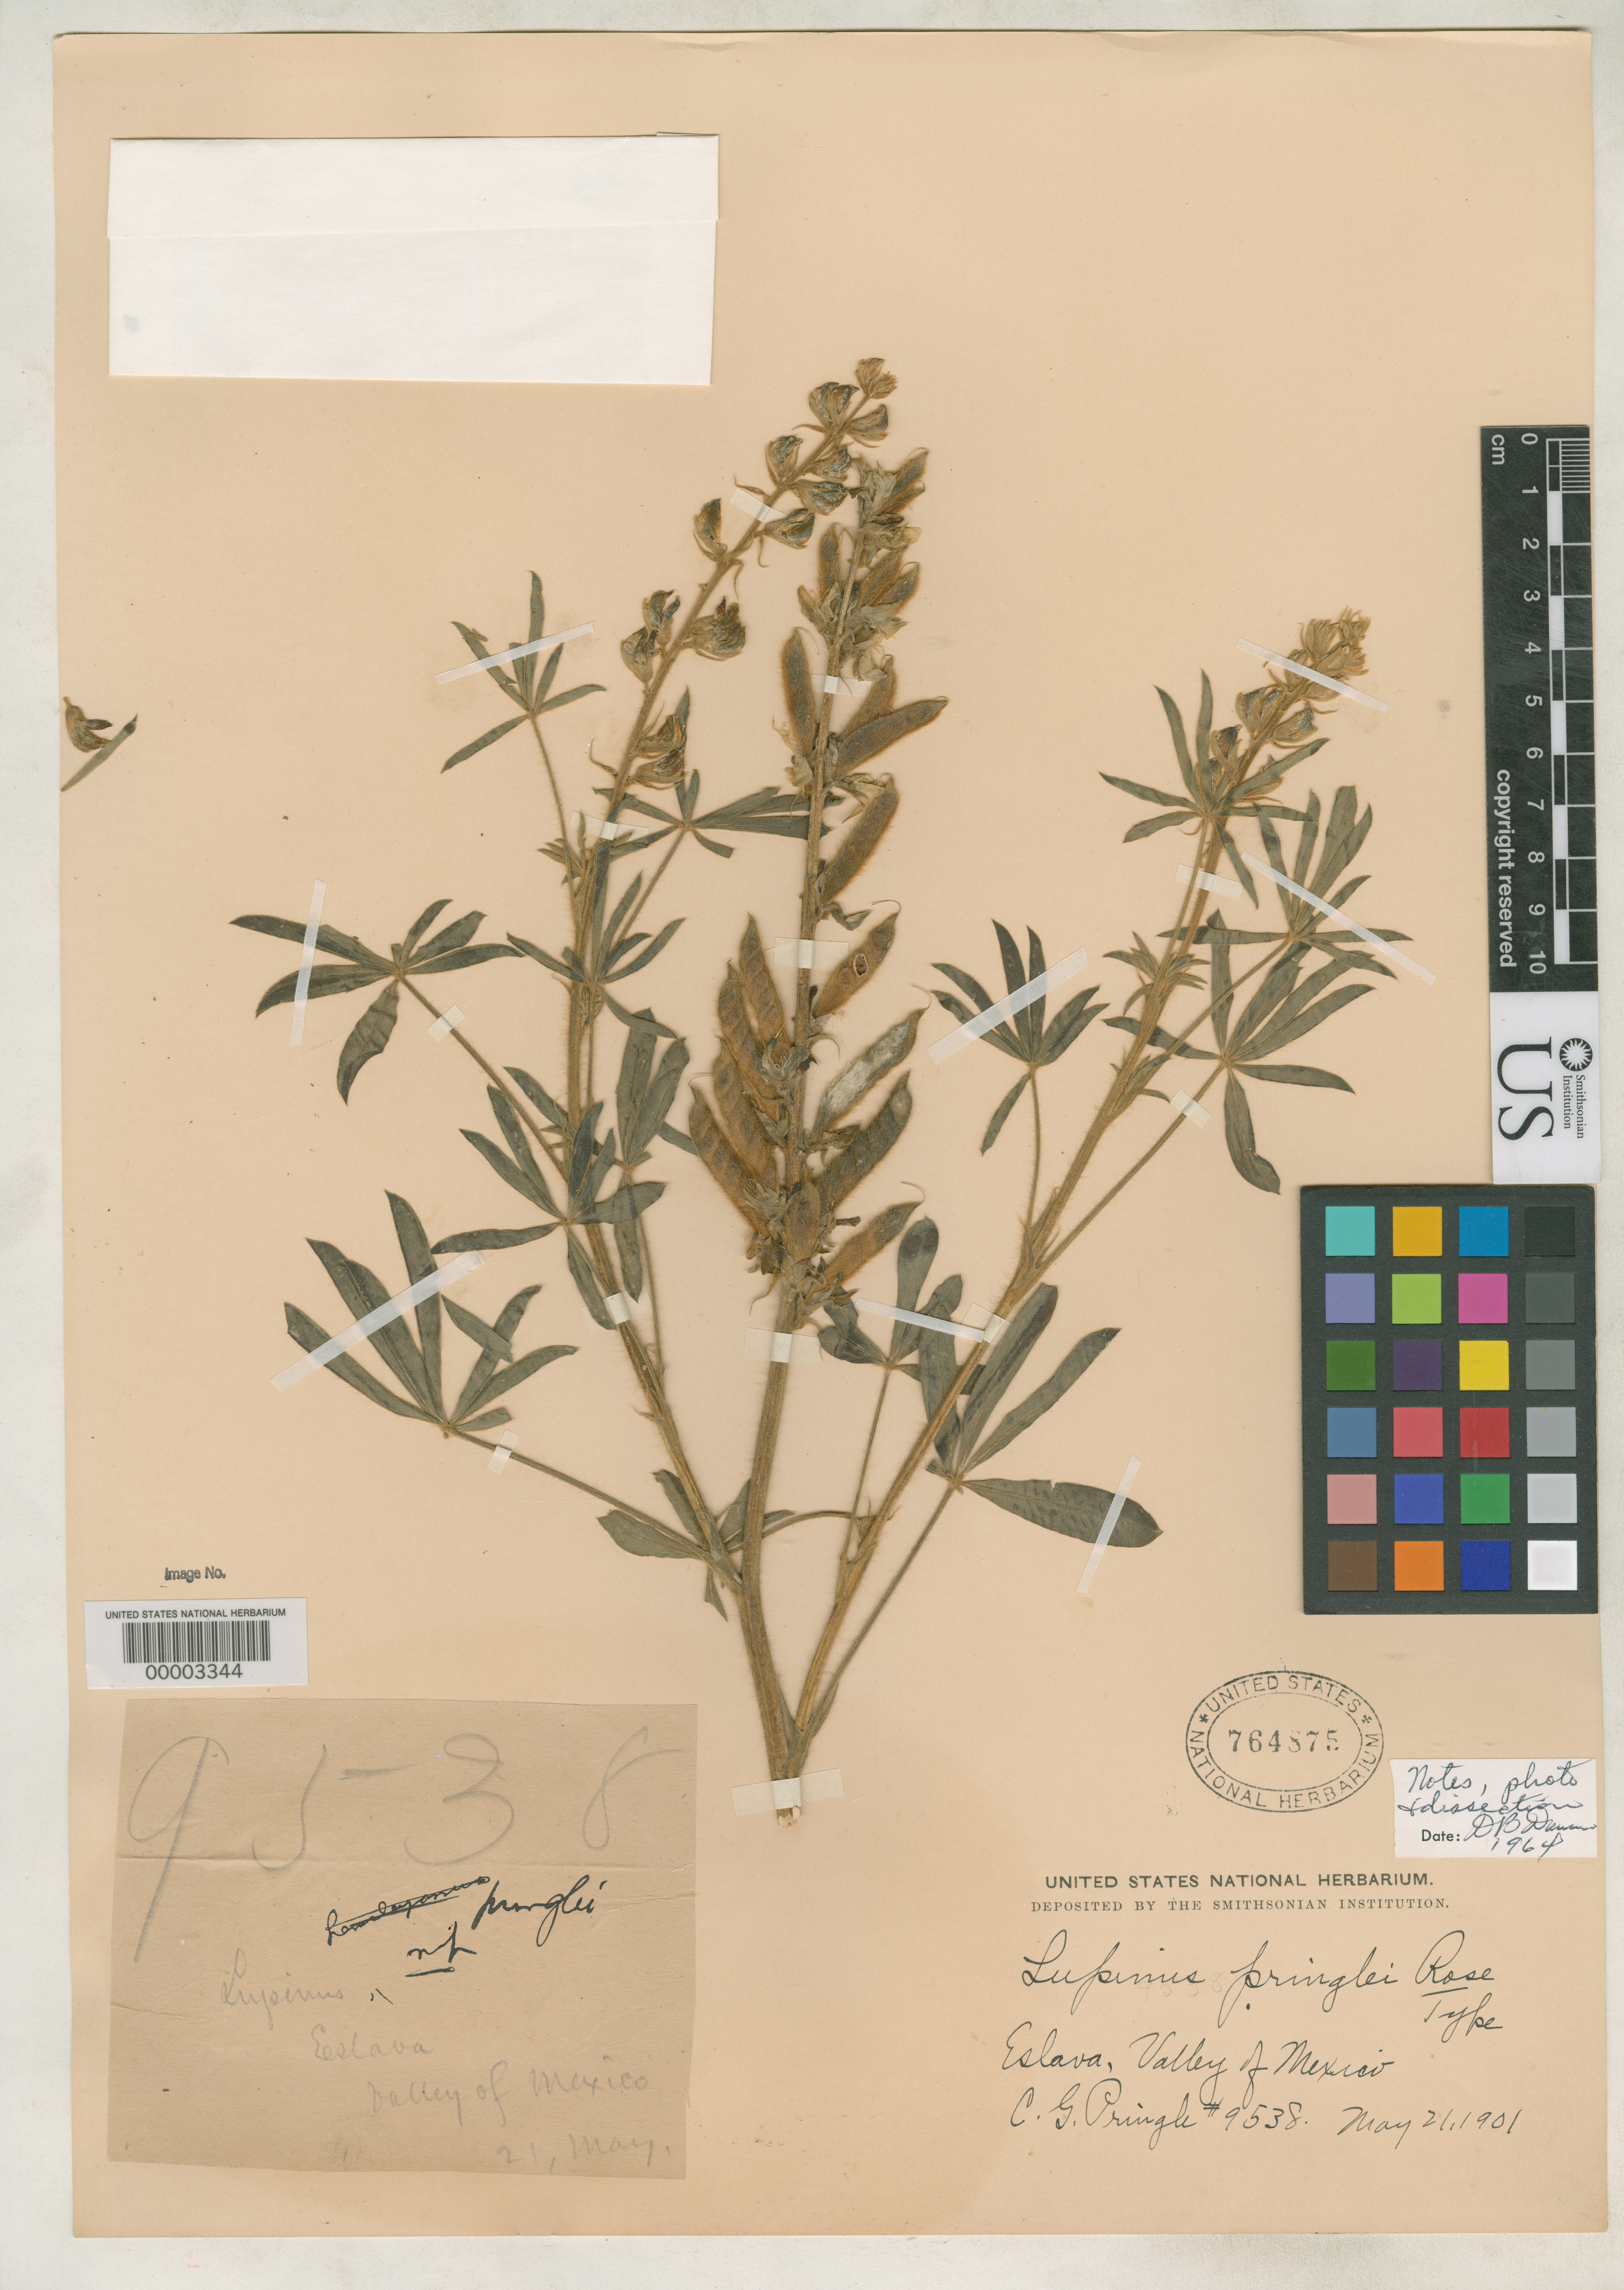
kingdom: Plantae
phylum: Tracheophyta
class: Magnoliopsida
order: Fabales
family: Fabaceae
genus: Lupinus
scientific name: Lupinus pringlei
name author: Rose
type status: Holotype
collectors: C. G. Pringle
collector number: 9538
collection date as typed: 21 May 1901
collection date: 1901-05-21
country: Mexico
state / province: Distrito Federal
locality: Eslava, Valley of Mexico.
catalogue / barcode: US 764875